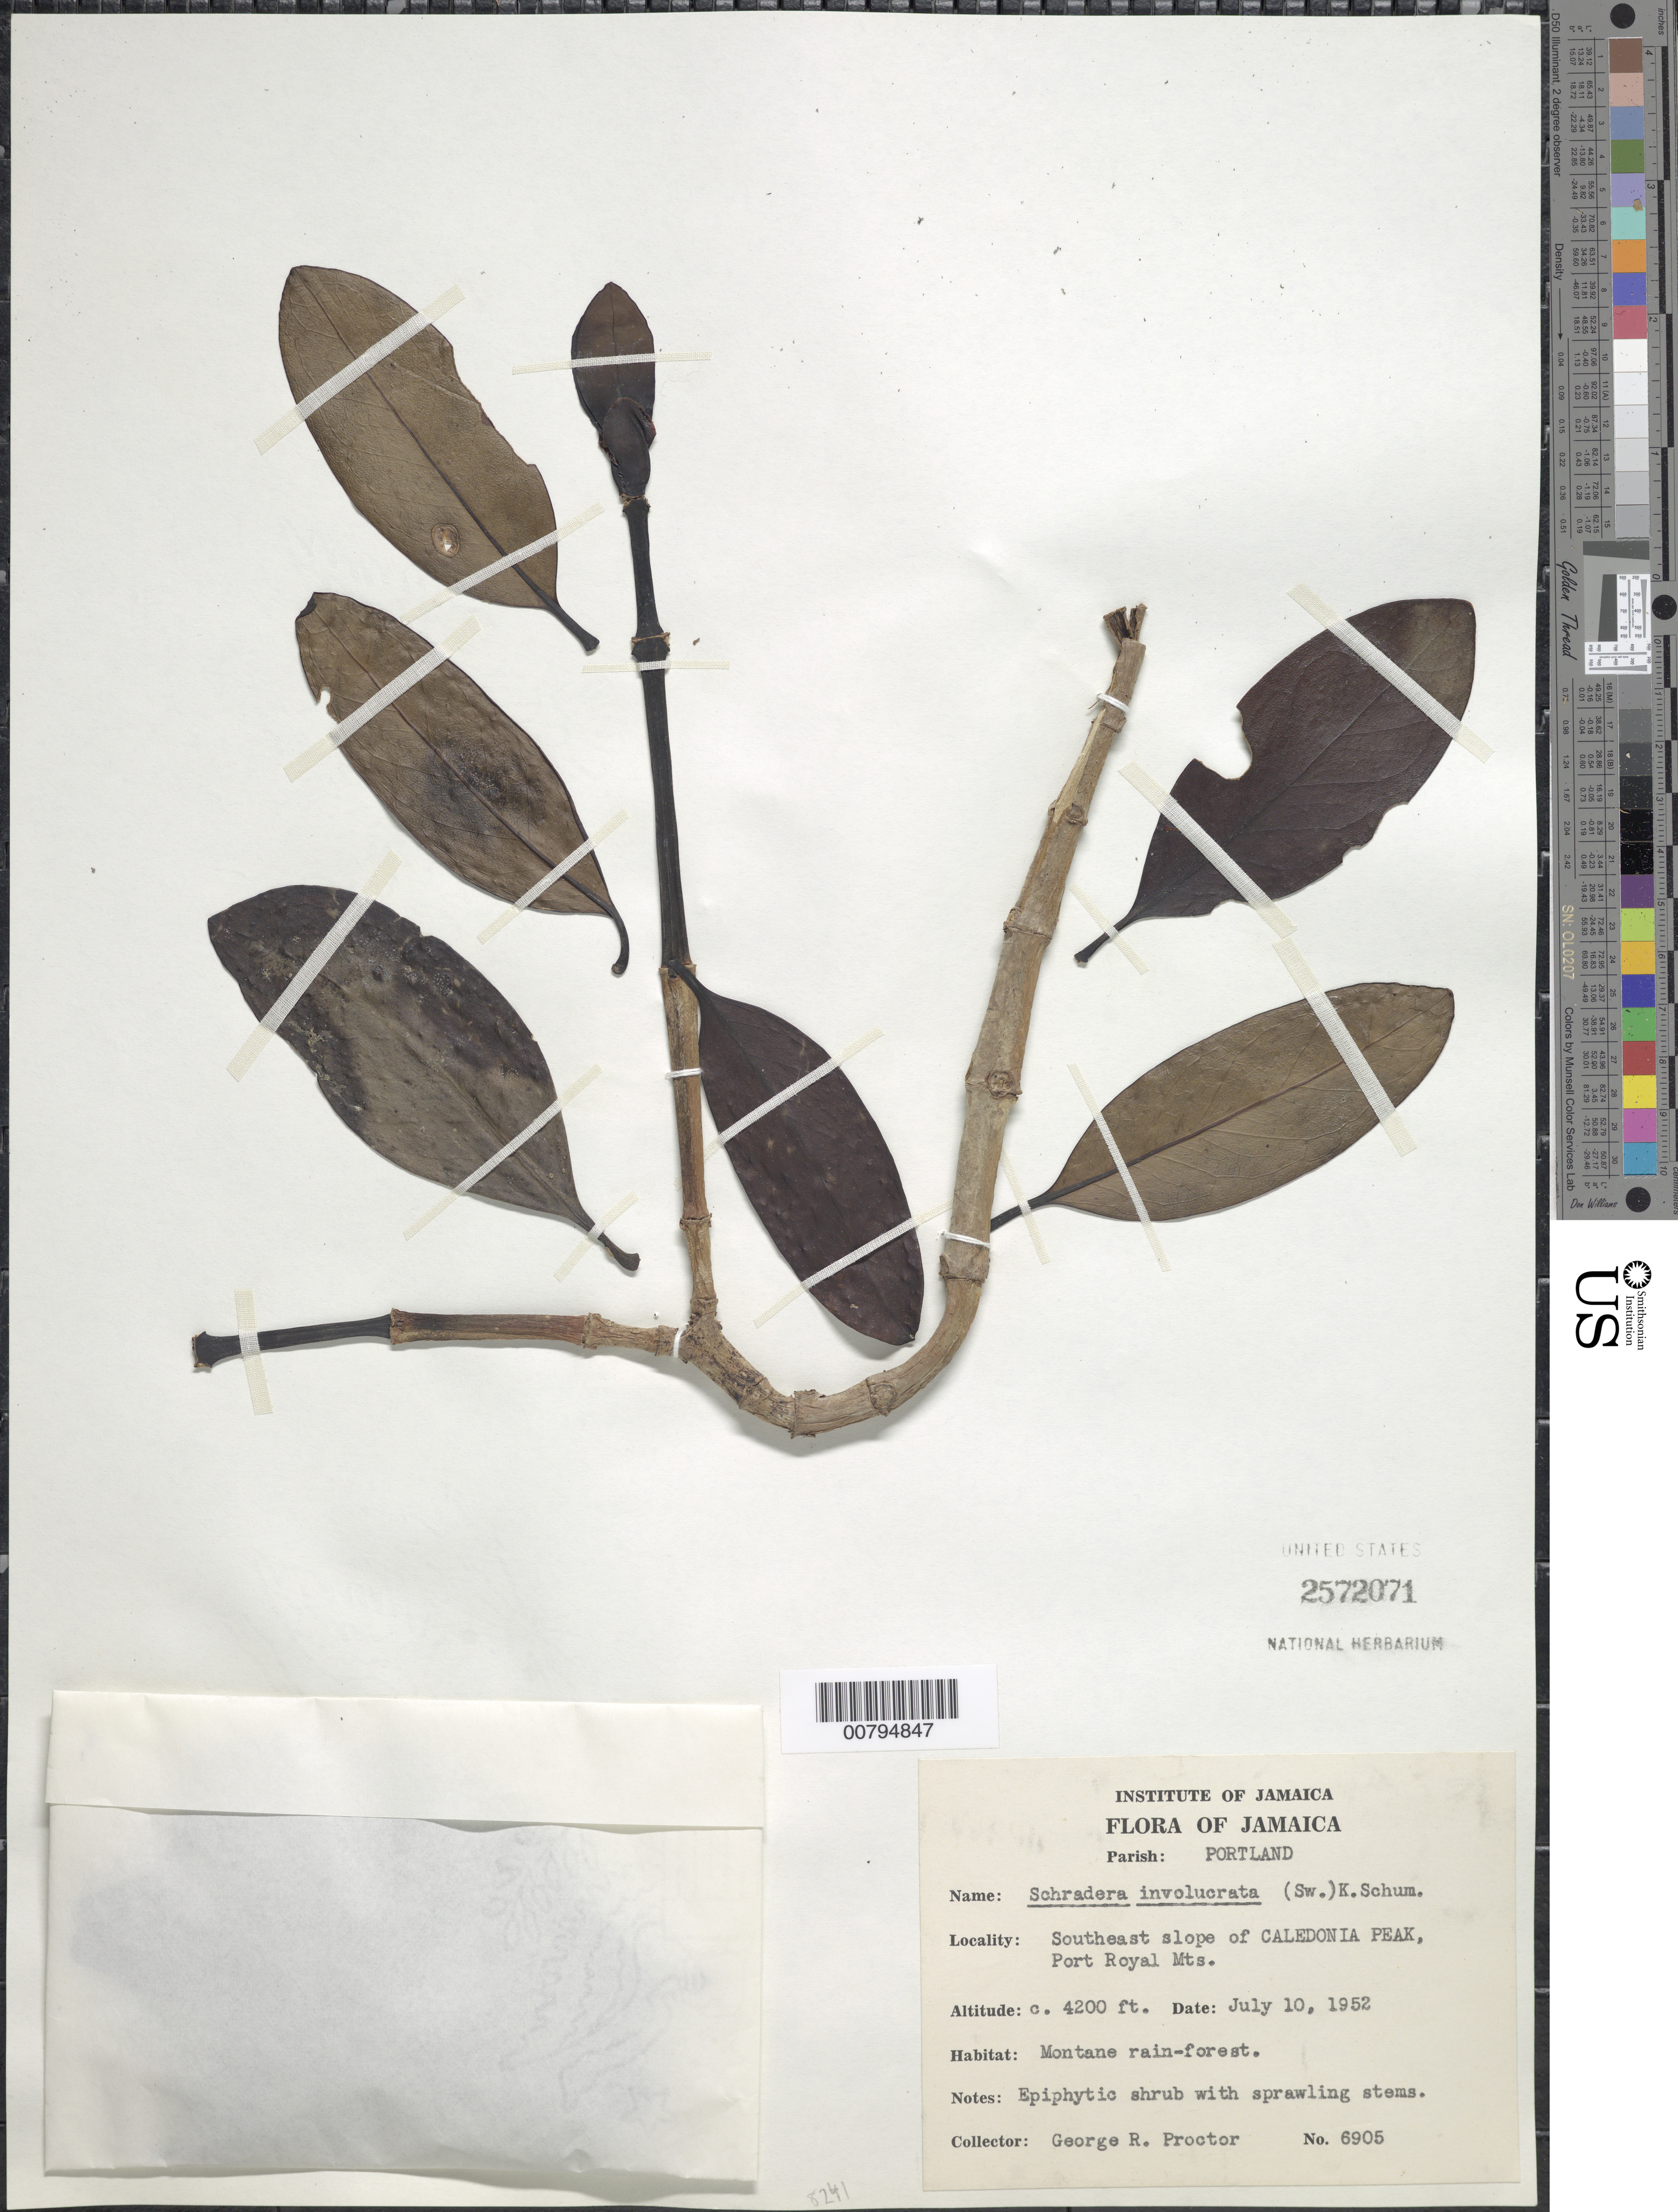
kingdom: Plantae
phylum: Tracheophyta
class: Magnoliopsida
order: Gentianales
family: Rubiaceae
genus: Schradera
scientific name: Schradera involucrata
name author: (Sw.) K. Schum.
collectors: G. R. Proctor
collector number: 6905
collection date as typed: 10 Jul 1952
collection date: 1952-07-10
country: Jamaica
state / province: Portland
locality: Southeast slope of Caledonia Peak, Port Royal Mts.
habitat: Montane rainforest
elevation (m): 1280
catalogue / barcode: US 2572071